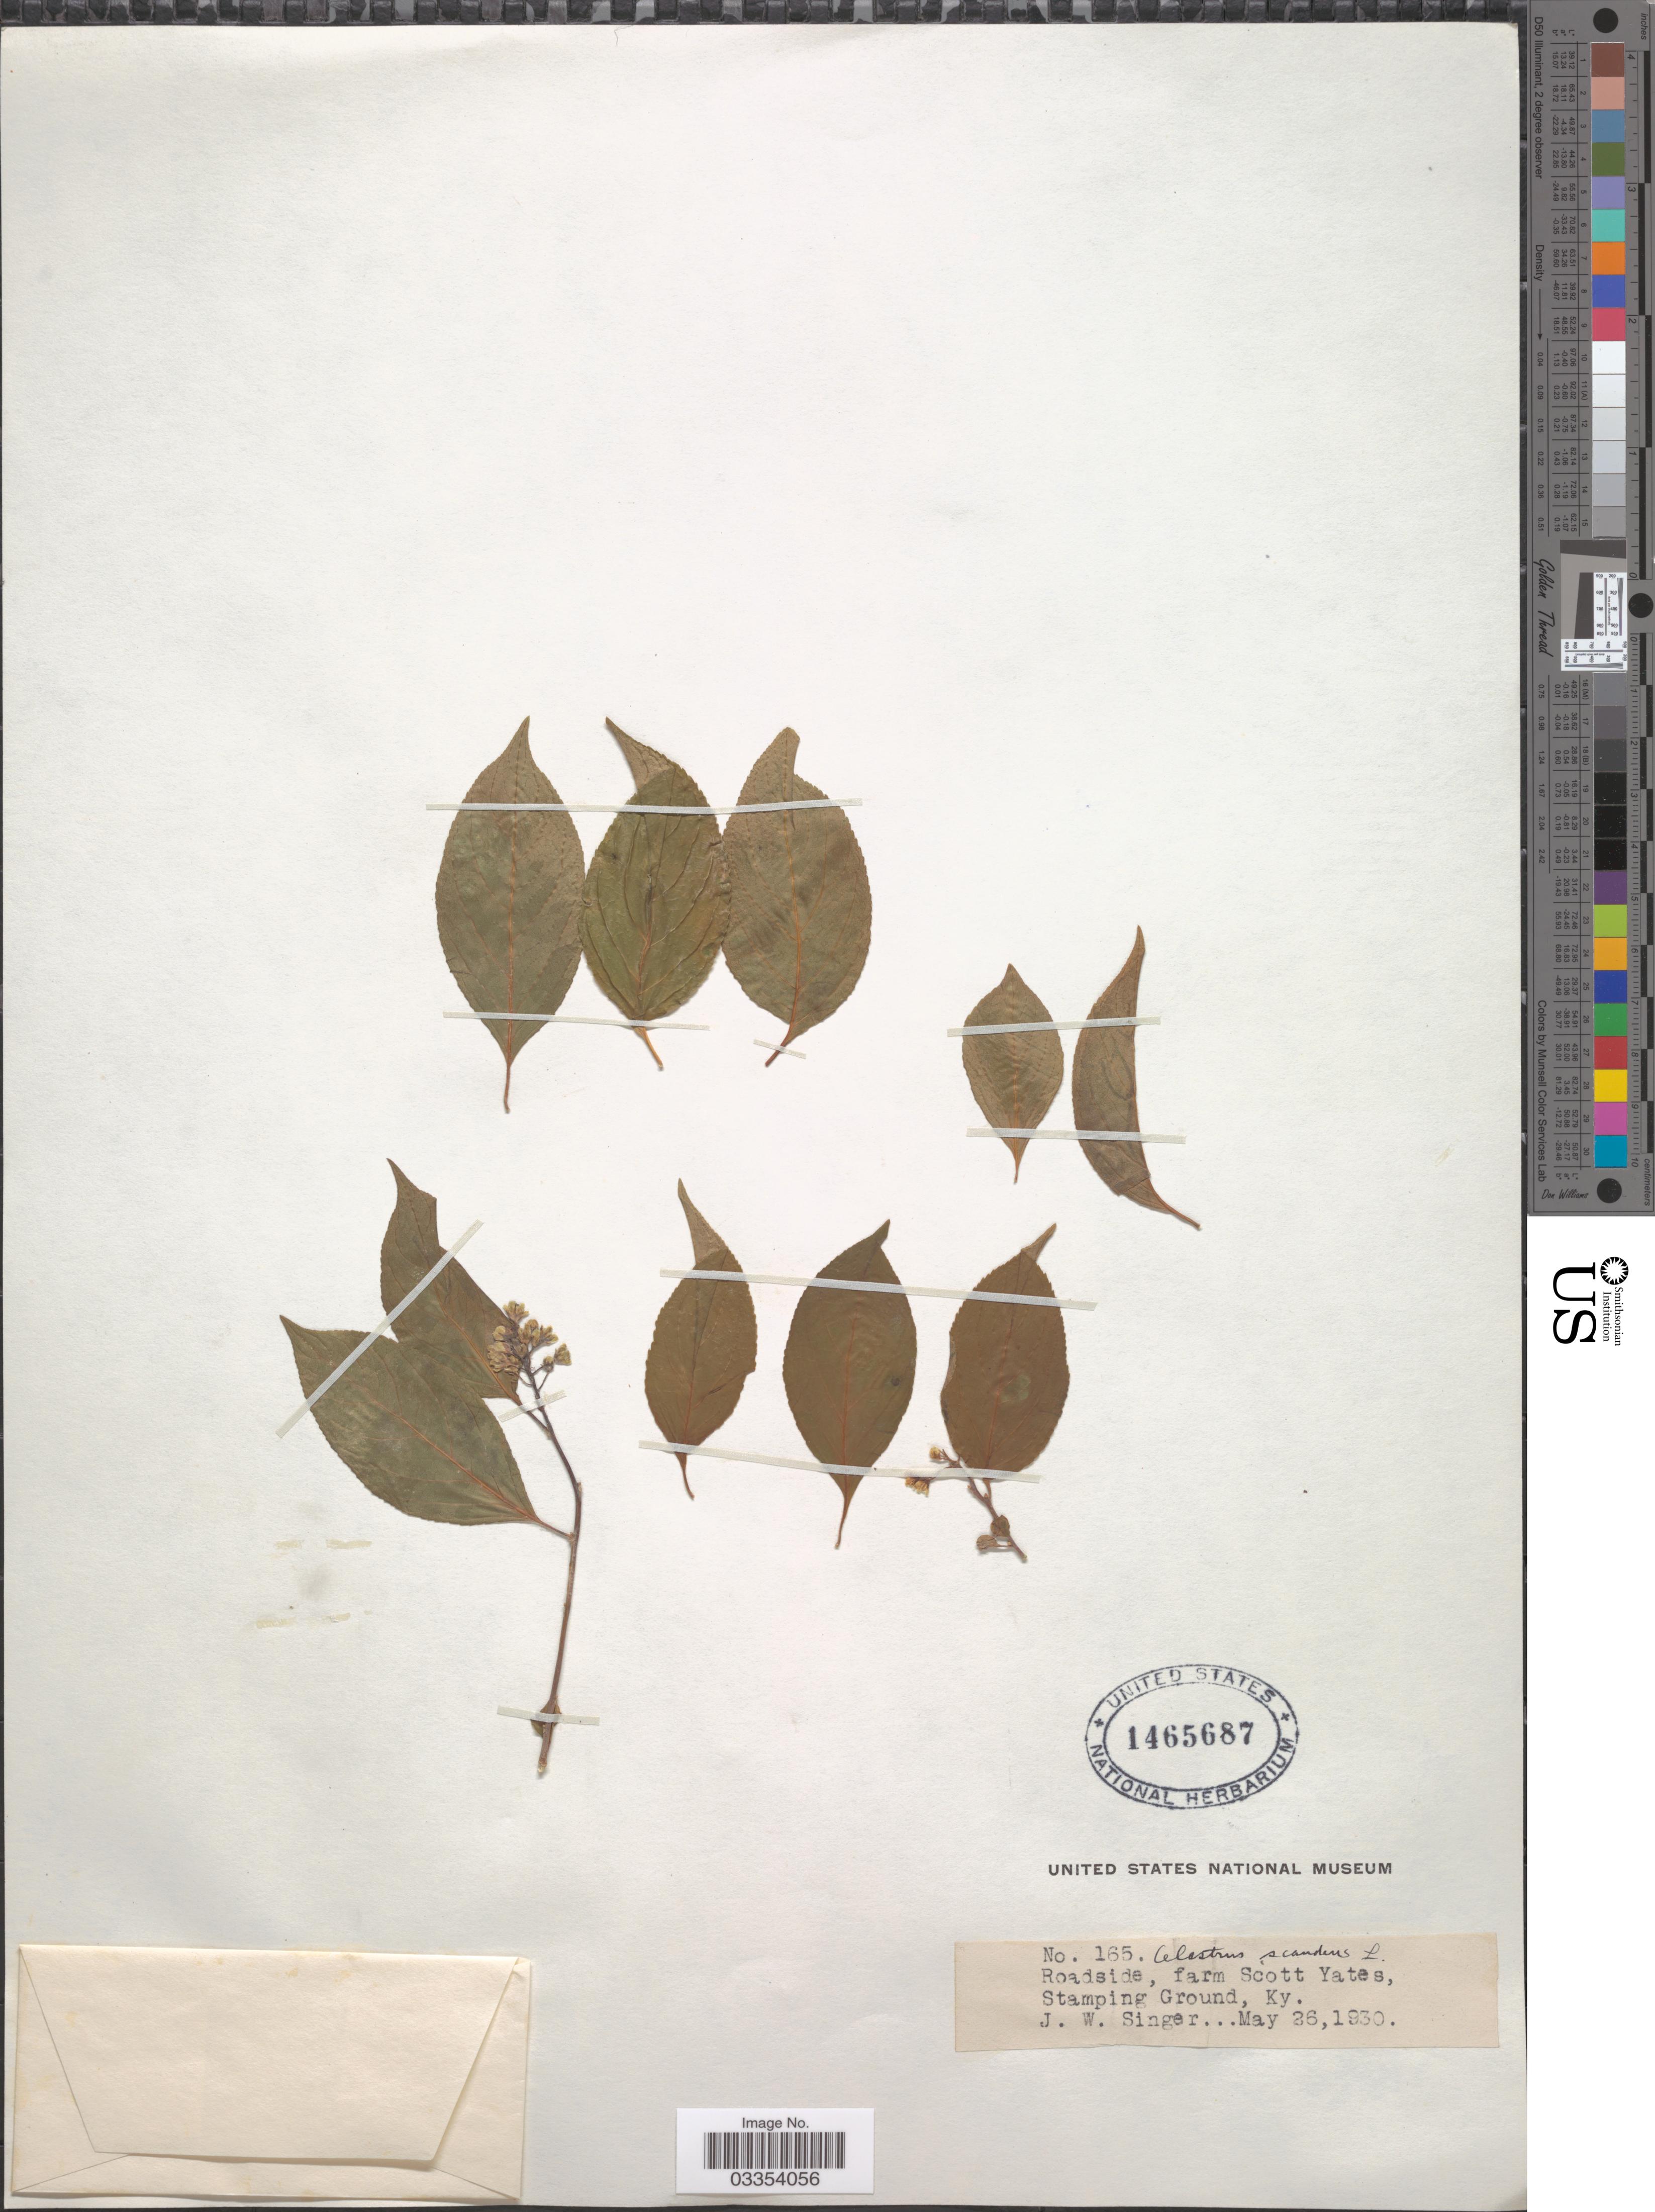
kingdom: Plantae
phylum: Tracheophyta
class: Magnoliopsida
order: Celastrales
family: Celastraceae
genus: Celastrus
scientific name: Celastrus scandens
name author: L.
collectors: J. EW. Singer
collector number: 165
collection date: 1930-05-26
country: United States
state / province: Kentucky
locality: Roadside, farm Scott Yates, Stamping Ground.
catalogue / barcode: US 1465687